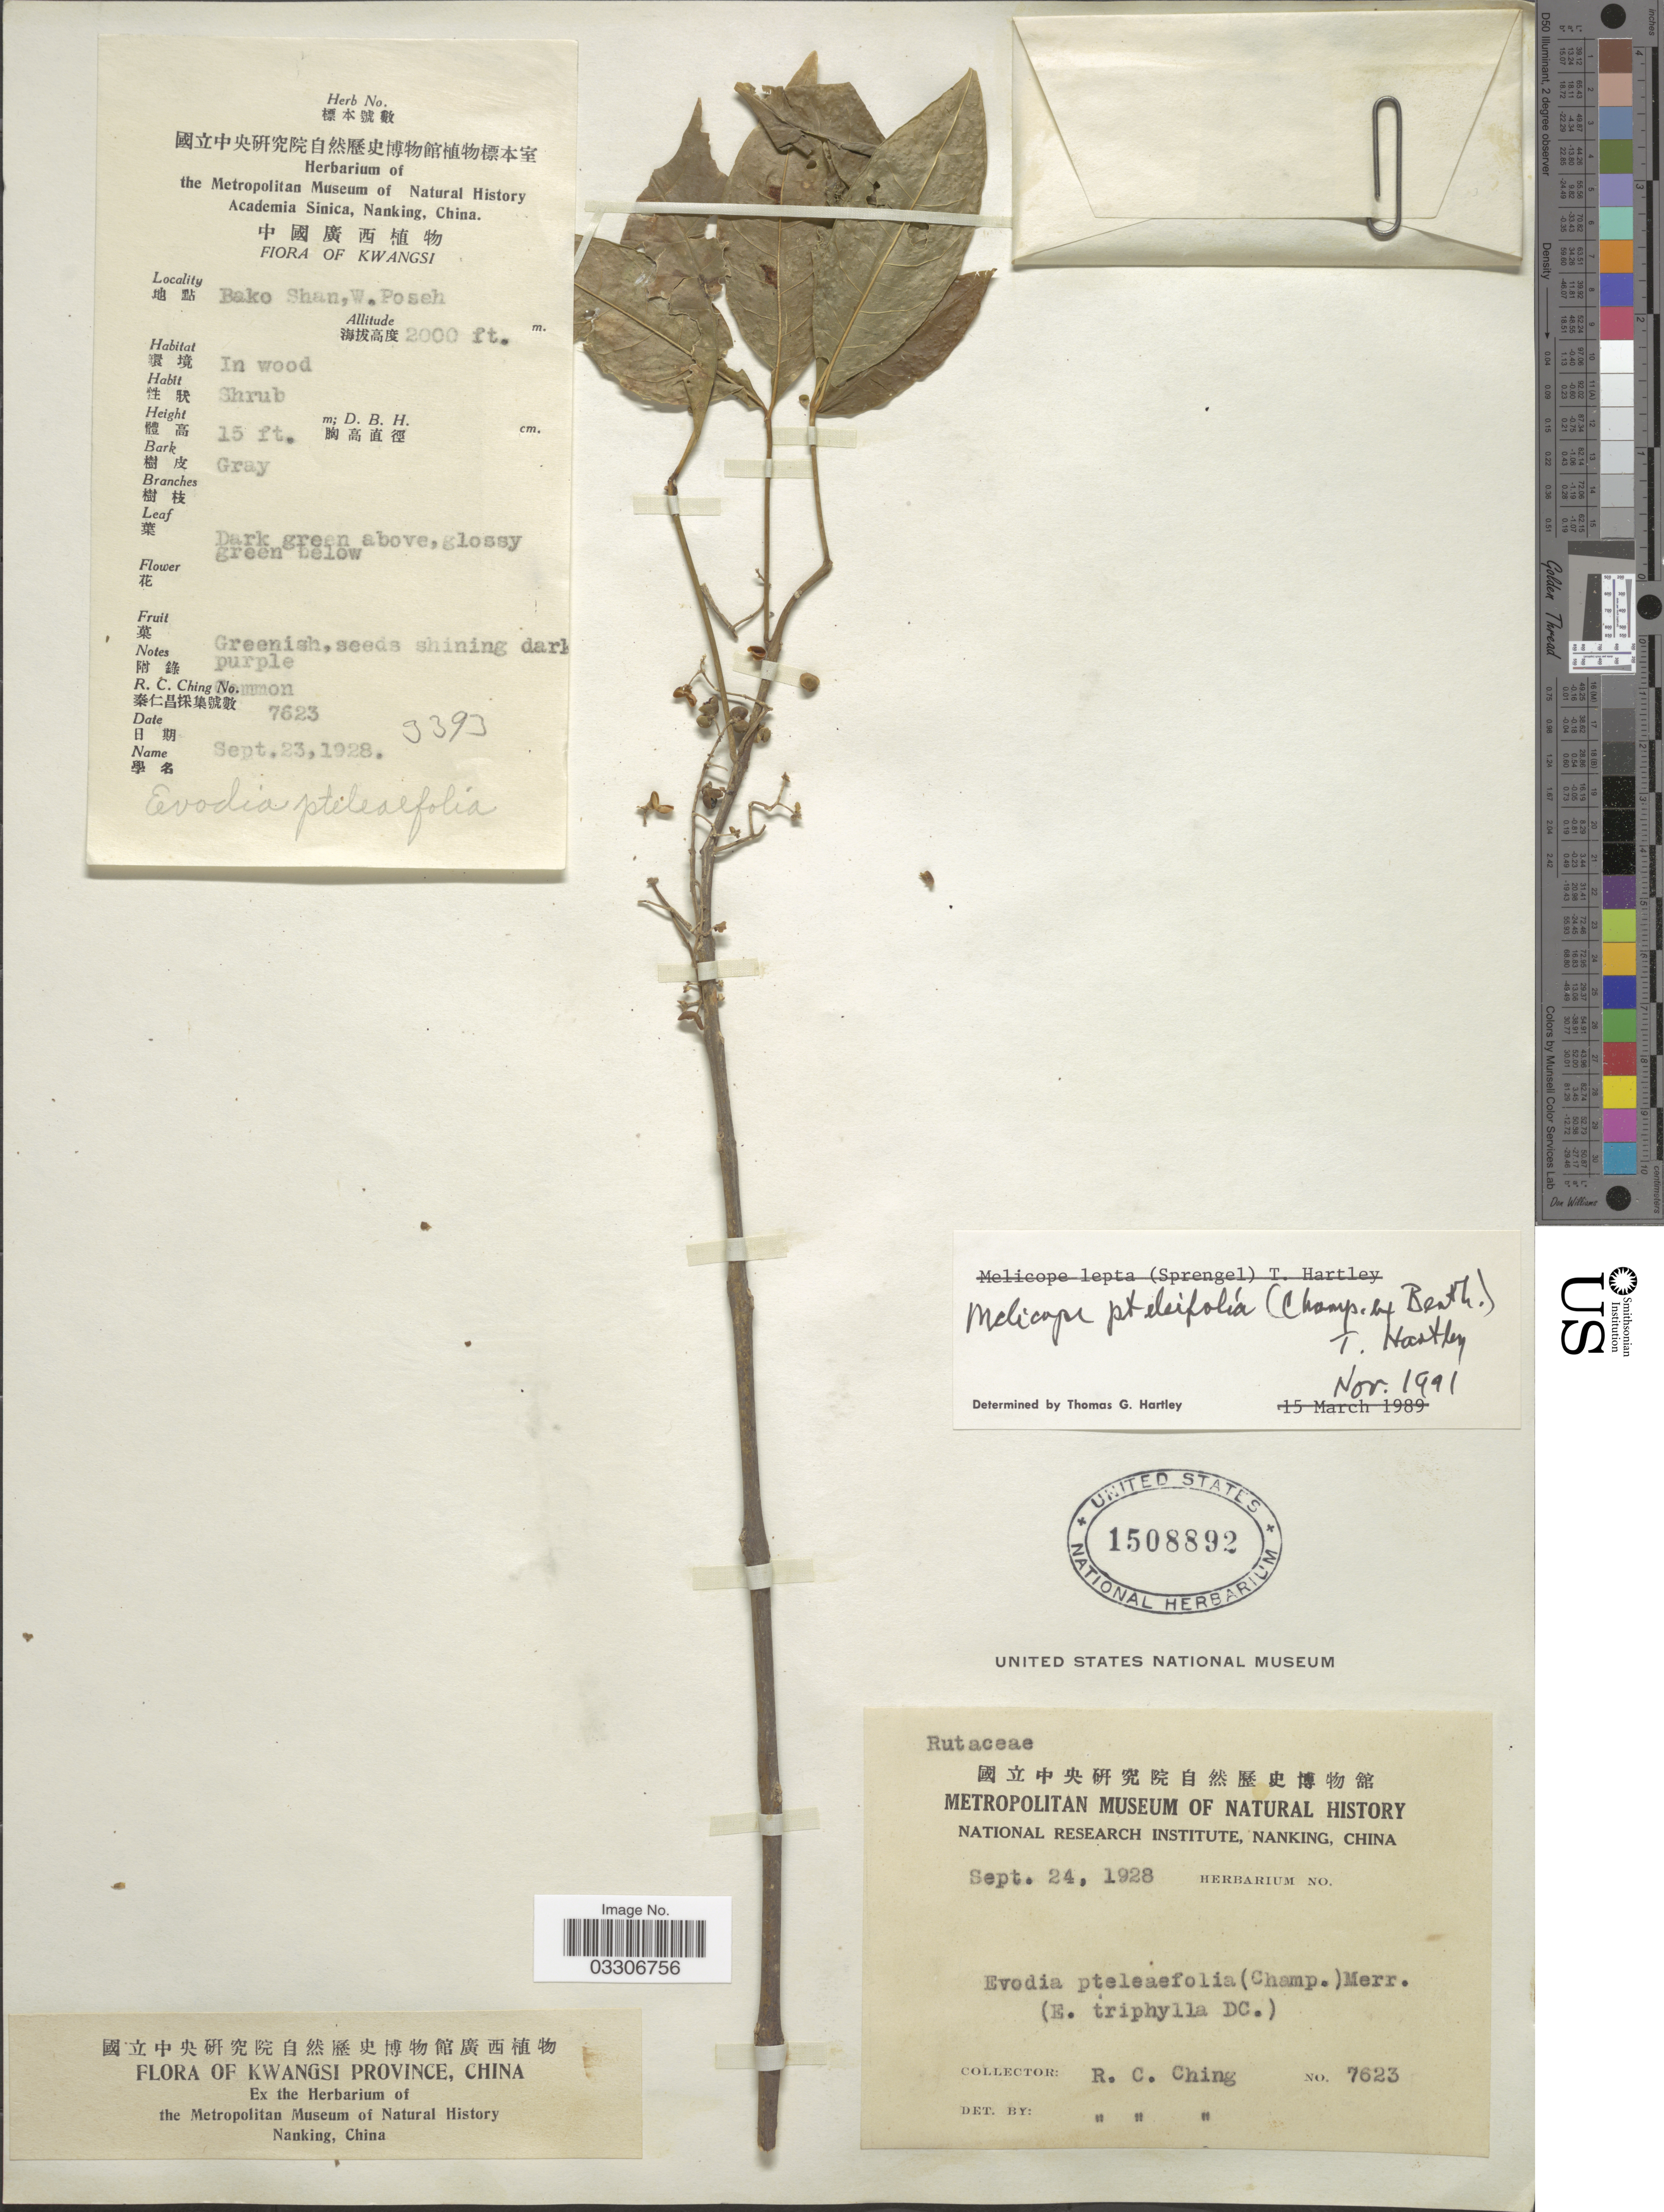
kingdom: Plantae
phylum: Tracheophyta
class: Magnoliopsida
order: Sapindales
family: Rutaceae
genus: Melicope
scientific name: Melicope pteleifolia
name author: (Champ. ex Benth.) T.G. Hartley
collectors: R. C. Ching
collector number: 7623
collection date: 1928-09-24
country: China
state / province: Guangxi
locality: Kwangsi Province. Bako Shan, W. Poseh.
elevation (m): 610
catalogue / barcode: US 1508892